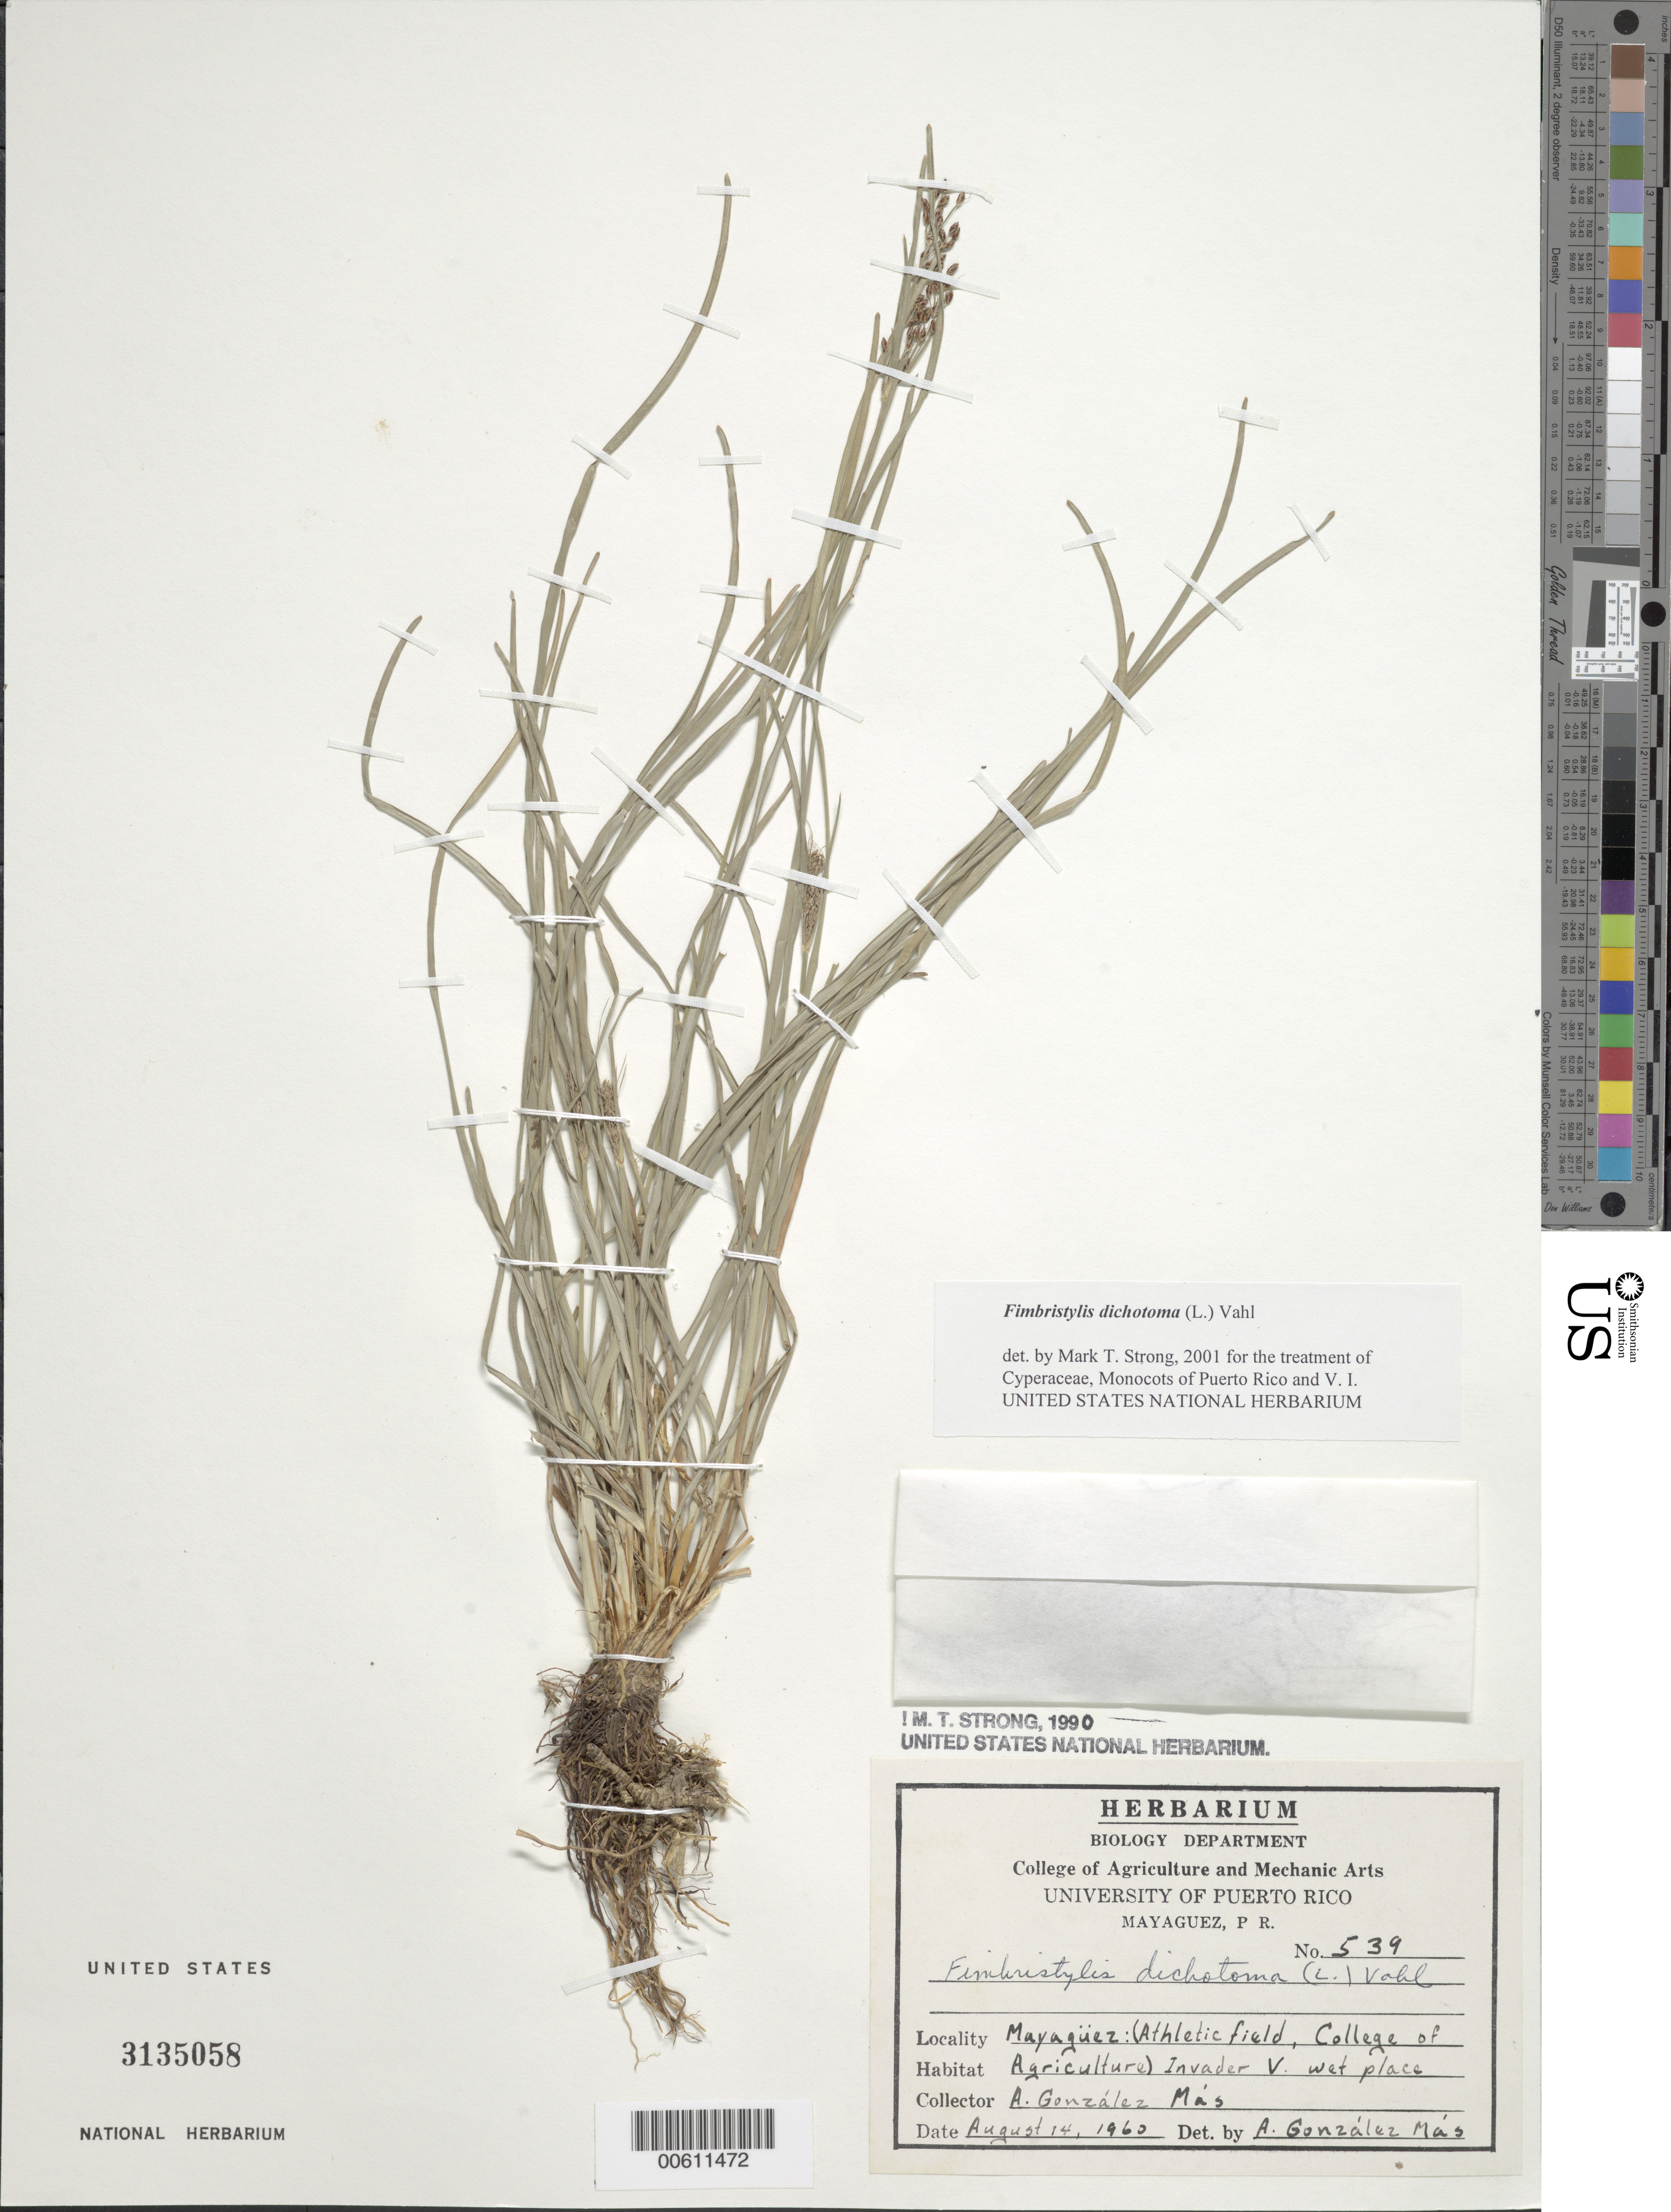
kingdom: Plantae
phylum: Tracheophyta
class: Liliopsida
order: Poales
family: Cyperaceae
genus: Fimbristylis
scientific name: Fimbristylis dichotoma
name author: (L.) Vahl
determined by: Strong, M. T., (US), Smithsonian Institution - National Museum of Natural History (UNITED STATES)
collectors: A. González Más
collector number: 539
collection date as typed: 14 Aug 1960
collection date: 1960-08-14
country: Puerto Rico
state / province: Mayagüez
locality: Mayagüez: Athletic field CAMA (College of Agriculture). Invader V.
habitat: Wet places.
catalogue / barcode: US 3135058